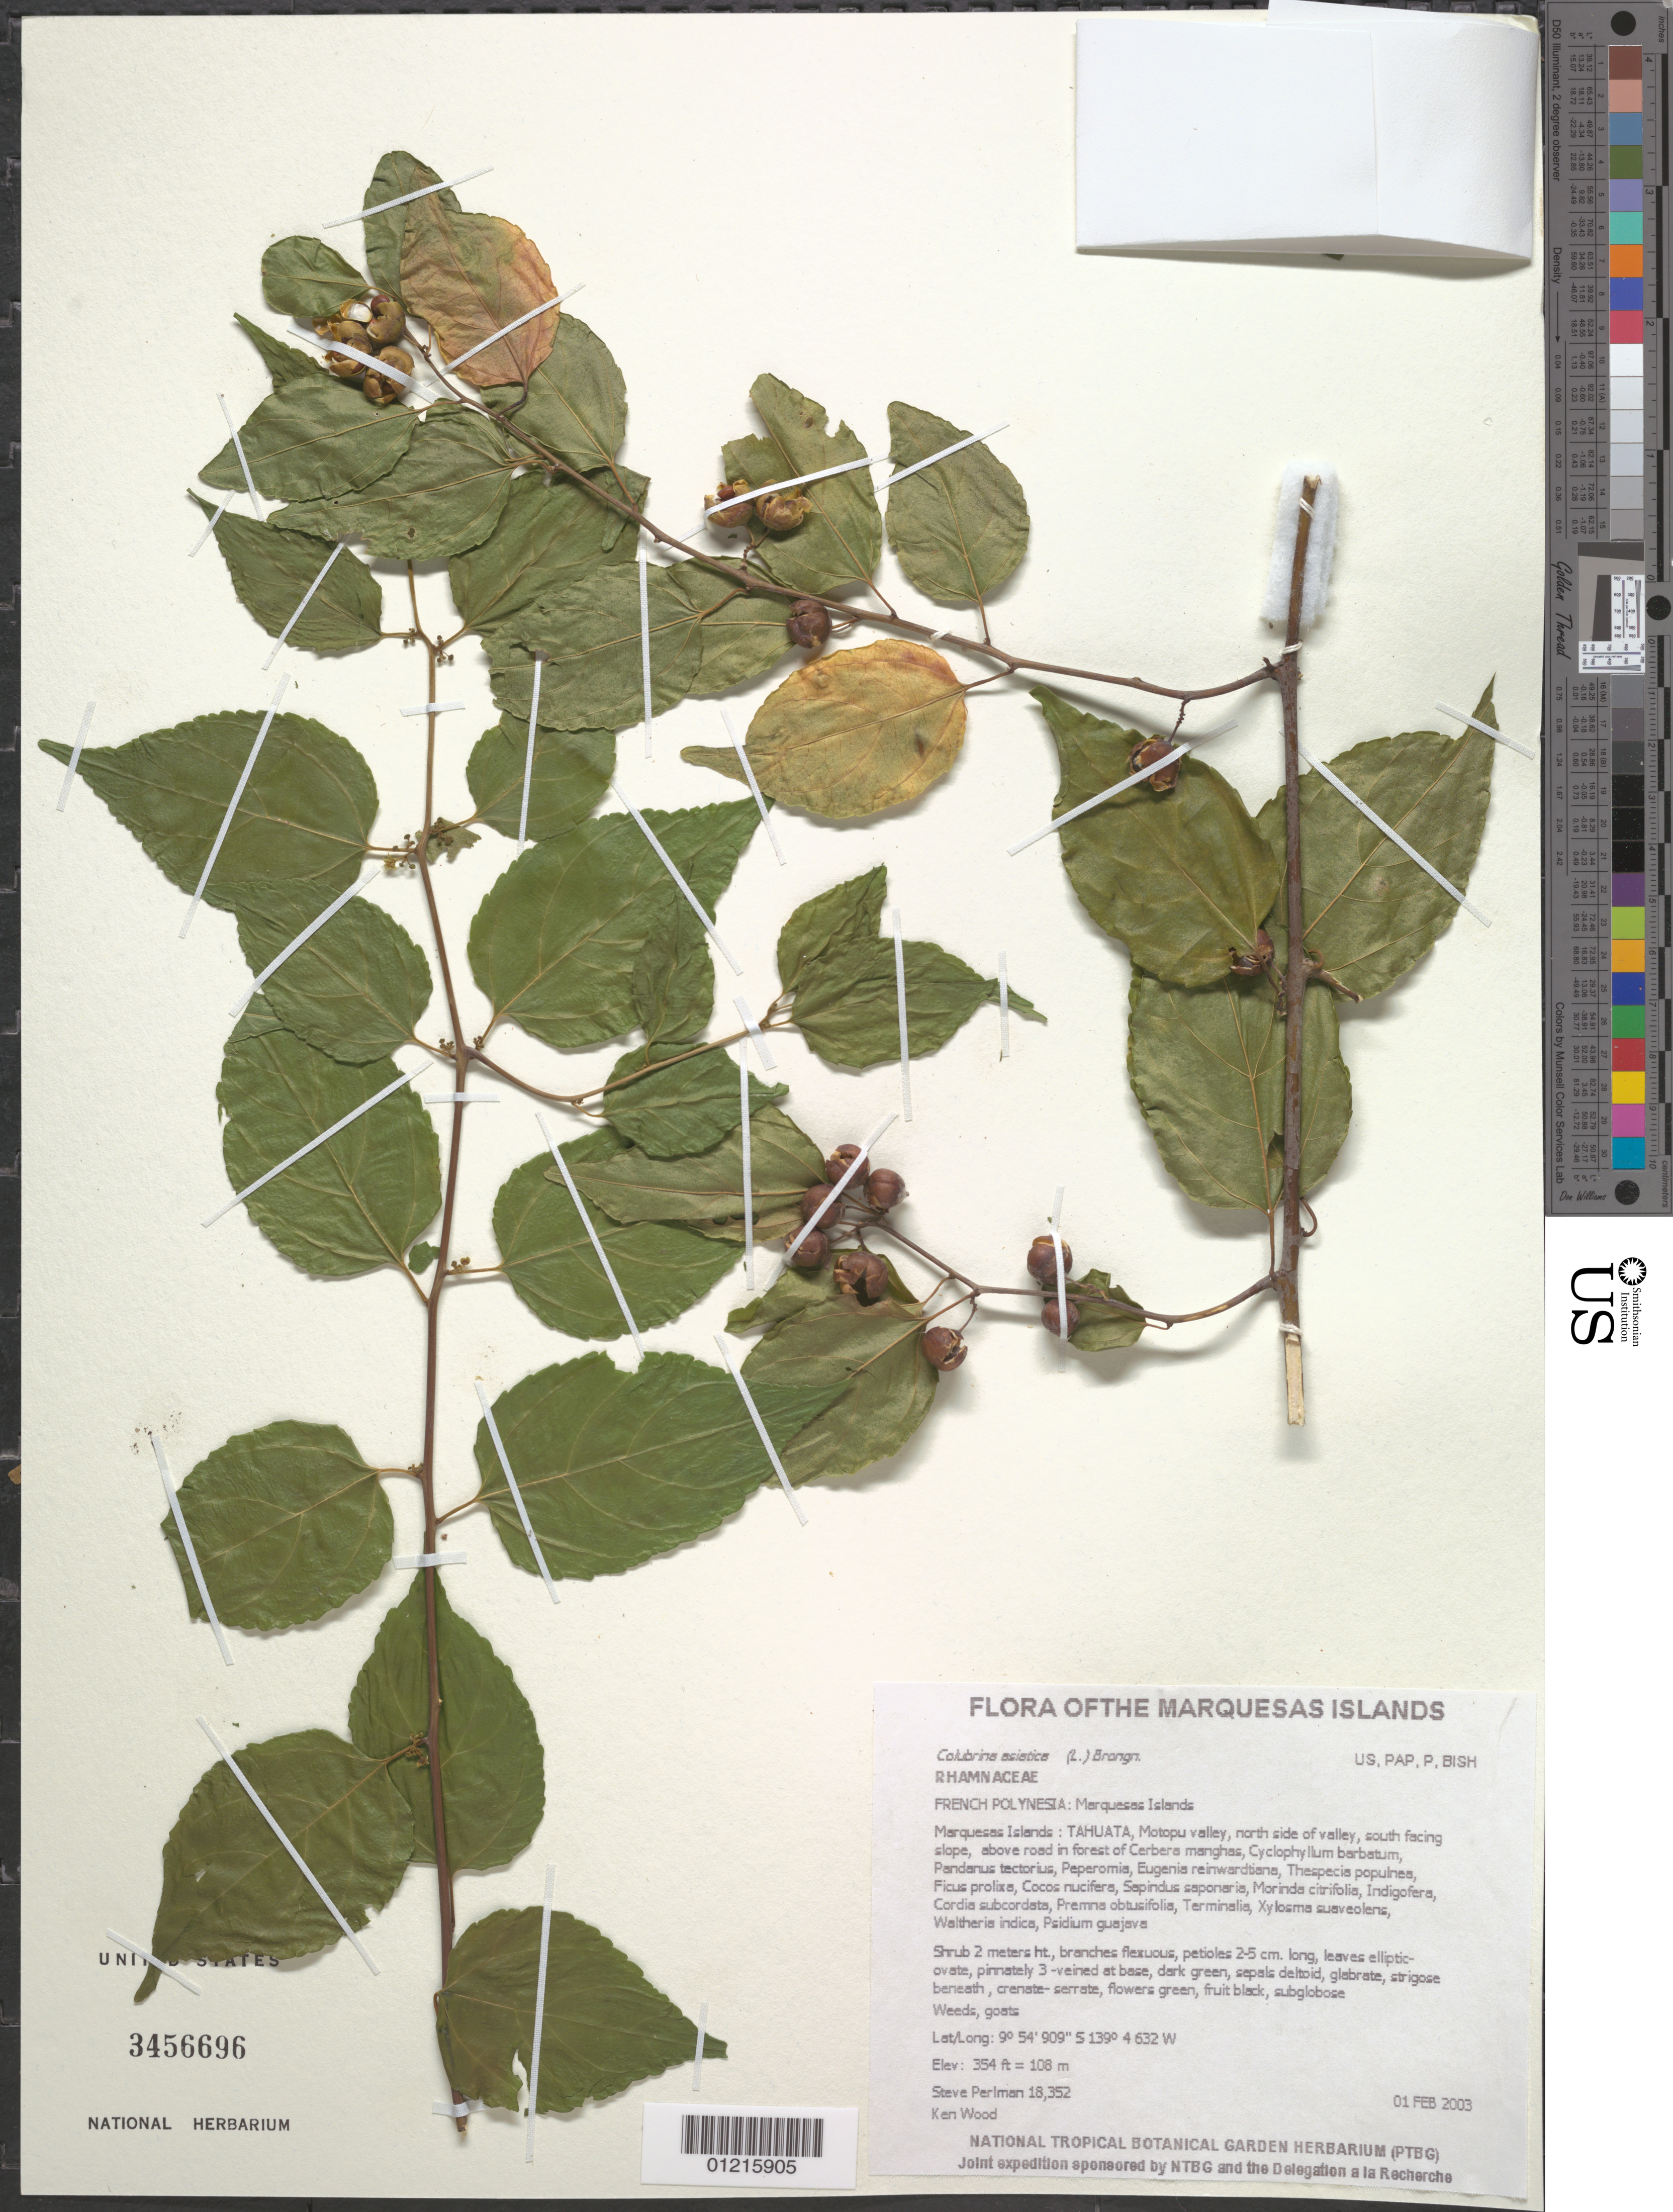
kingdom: Plantae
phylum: Tracheophyta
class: Magnoliopsida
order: Rosales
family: Rhamnaceae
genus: Colubrina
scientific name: Colubrina asiatica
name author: (L.) Brongn.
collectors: S. P. Perlman & K. R. Wood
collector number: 18352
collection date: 2003-02-01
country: French Polynesia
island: Tahuata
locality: Motopu valley, north side of valley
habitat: South facing slope, above road in forest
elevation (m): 108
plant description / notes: Weeds, goats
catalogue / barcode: US 3456696